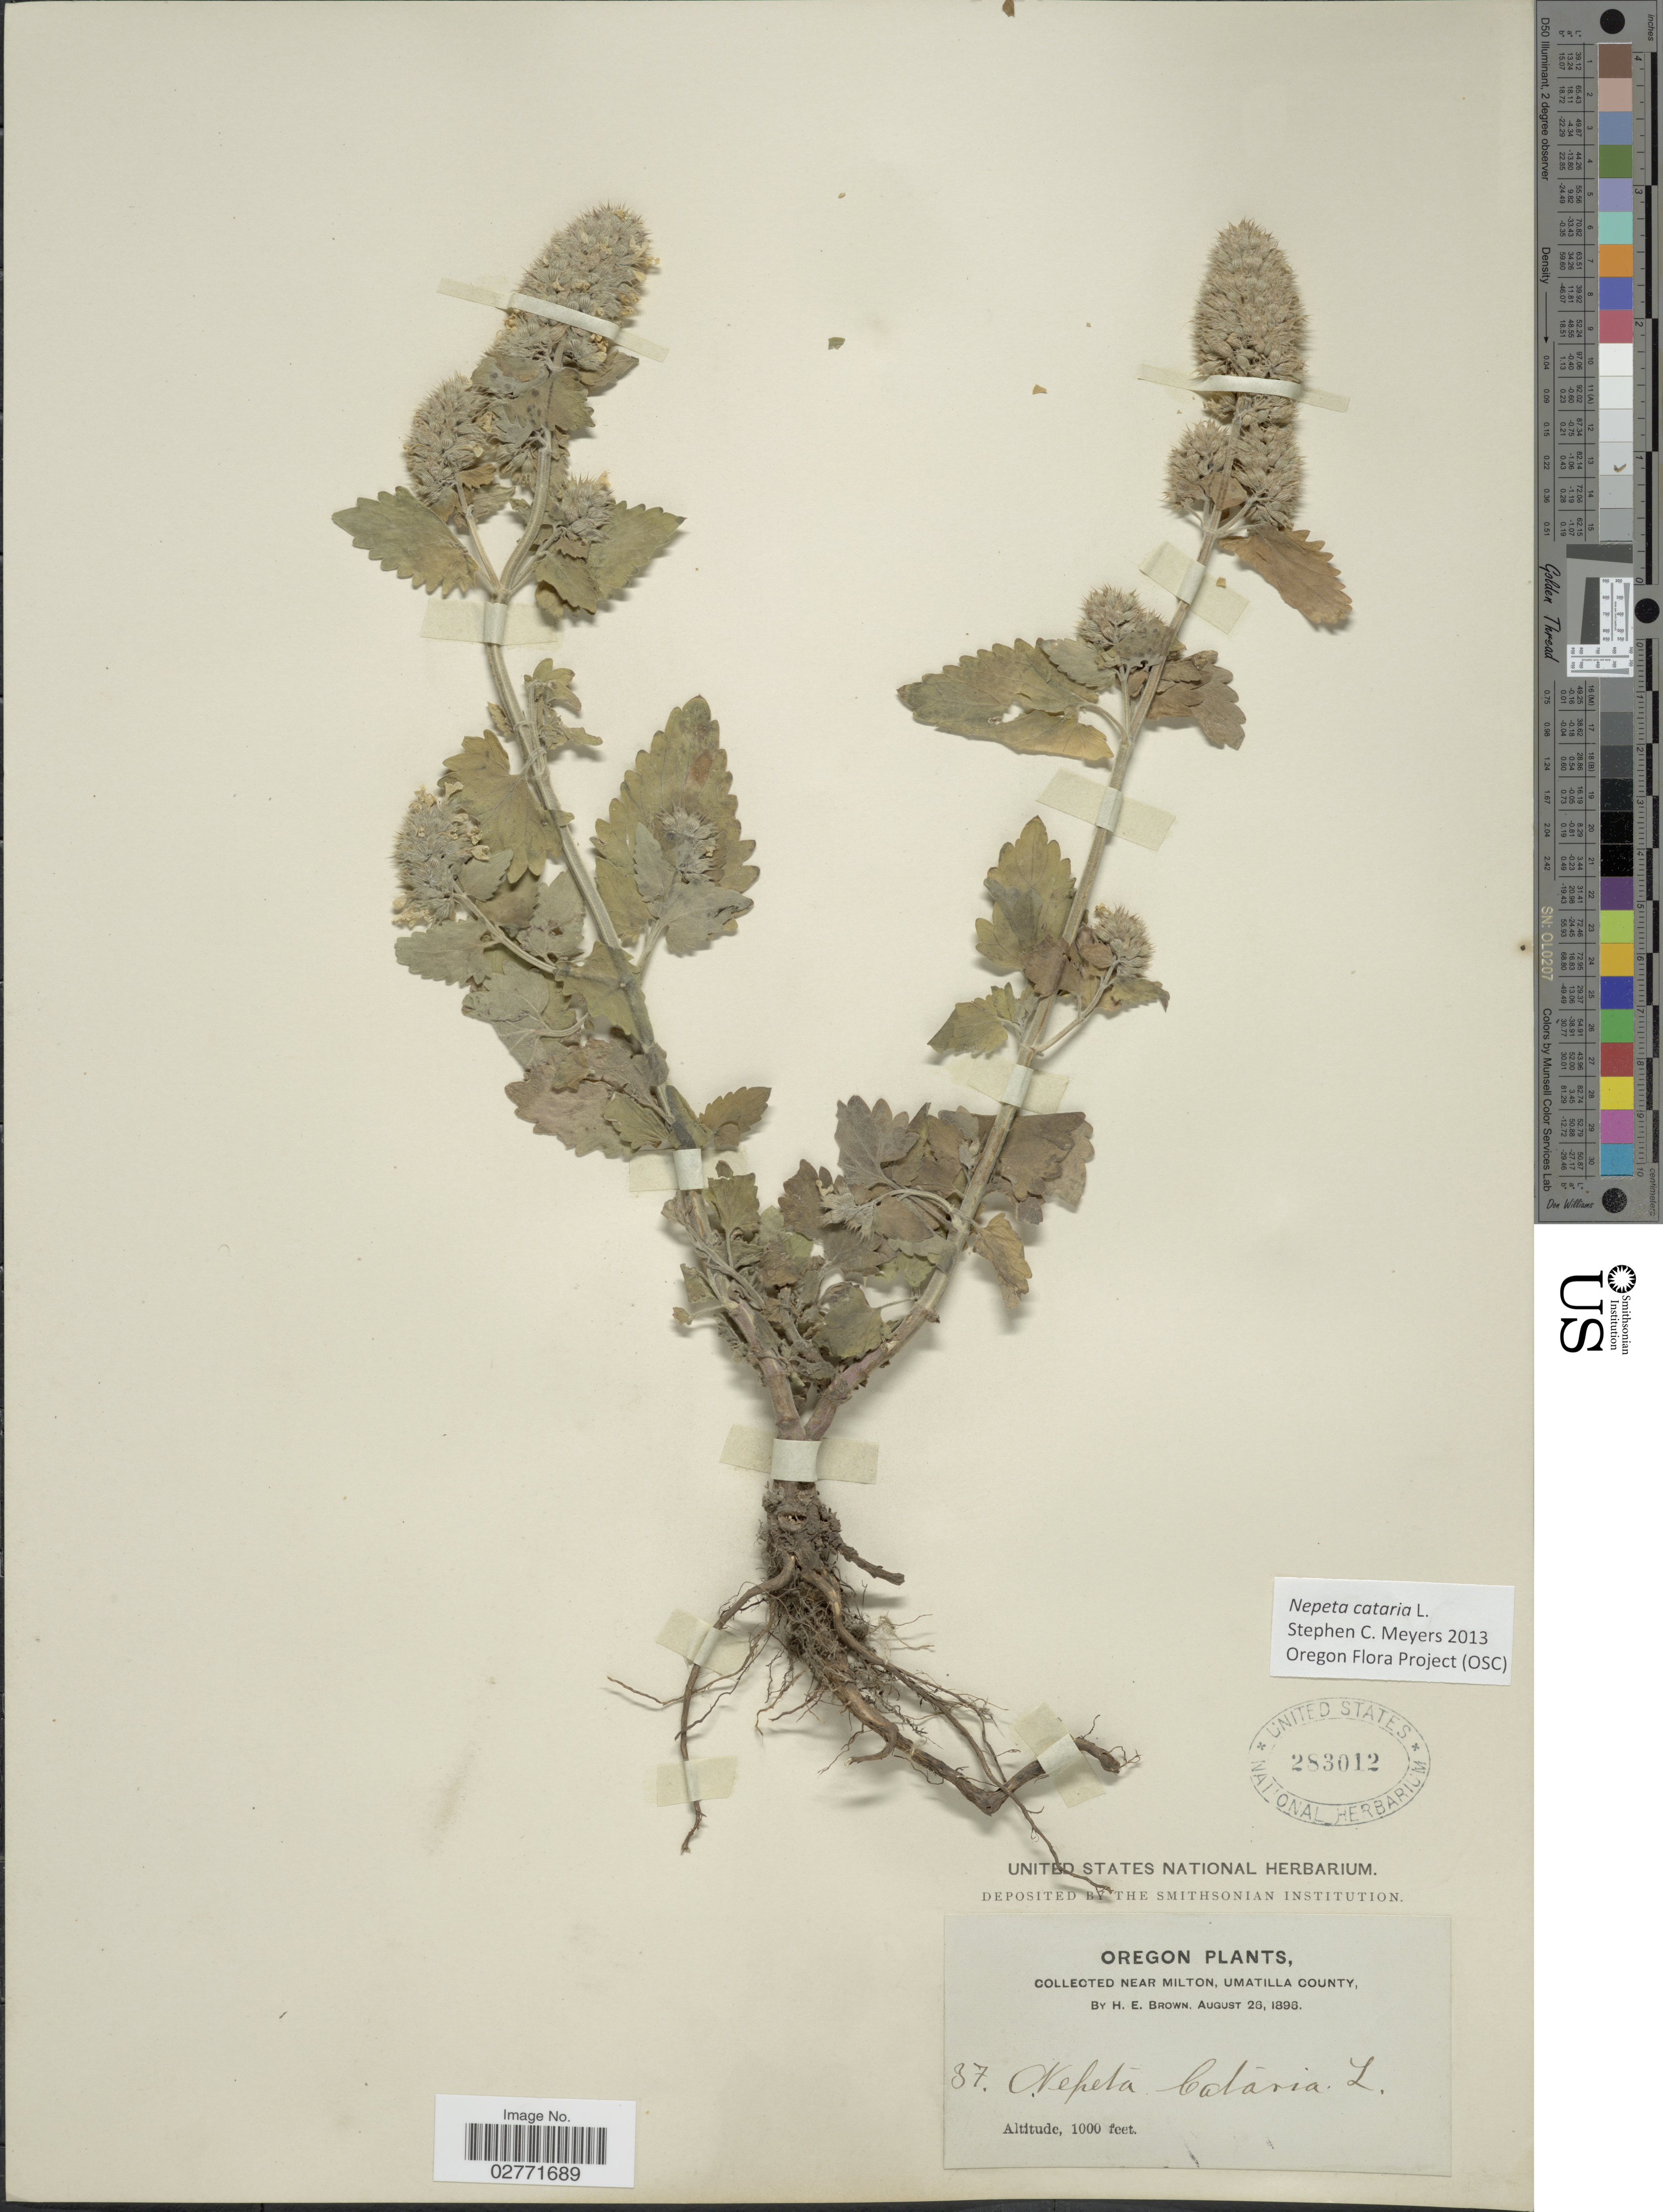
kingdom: Plantae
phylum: Tracheophyta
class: Magnoliopsida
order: Lamiales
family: Lamiaceae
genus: Nepeta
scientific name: Nepeta cataria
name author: L.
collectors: H. E. Brown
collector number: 37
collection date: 1896-08-26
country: United States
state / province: Oregon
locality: Near Milton, Umatilla County.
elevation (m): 305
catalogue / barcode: US 283012